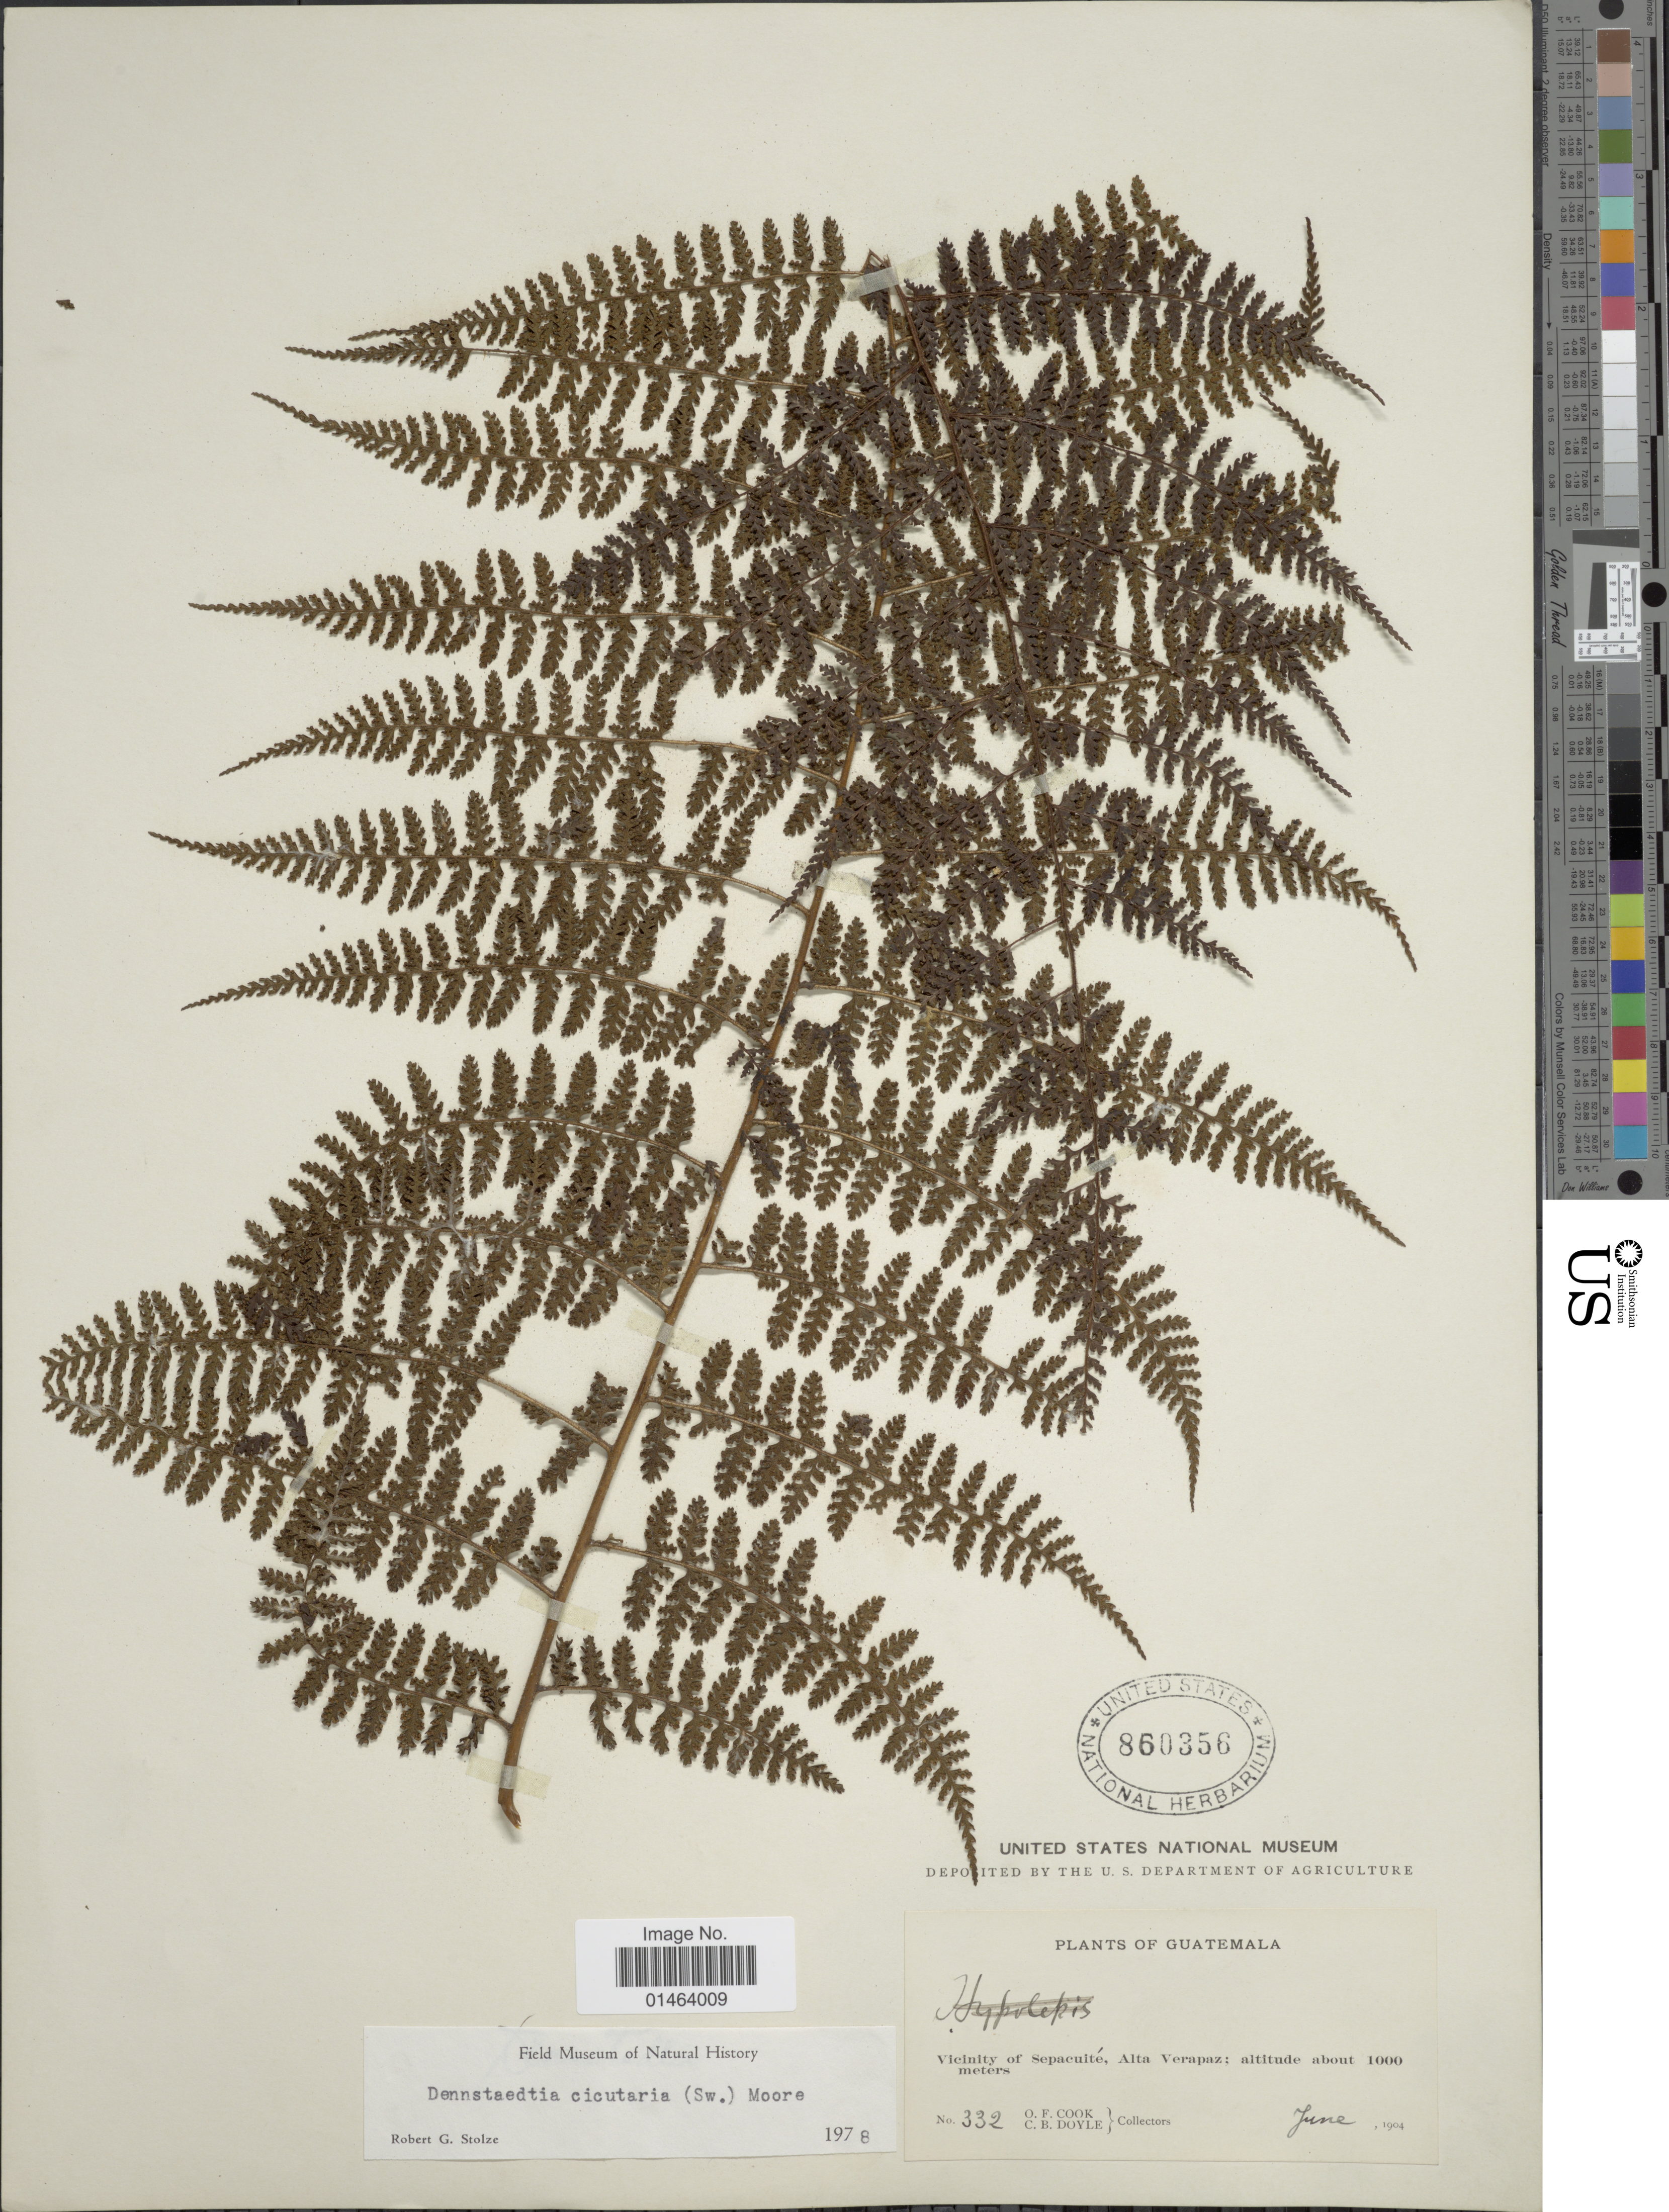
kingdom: Plantae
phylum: Tracheophyta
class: Polypodiopsida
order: Polypodiales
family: Dennstaedtiaceae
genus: Dennstaedtia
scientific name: Dennstaedtia cicutaria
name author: (Sw.) T. Moore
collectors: O. F. Cook & C. Doyle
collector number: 332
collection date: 1904-06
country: Guatemala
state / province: Alta Verapaz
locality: Guatemala, vicinity of Sepacuite, Alta Verapaz.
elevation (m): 1000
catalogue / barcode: US 860356